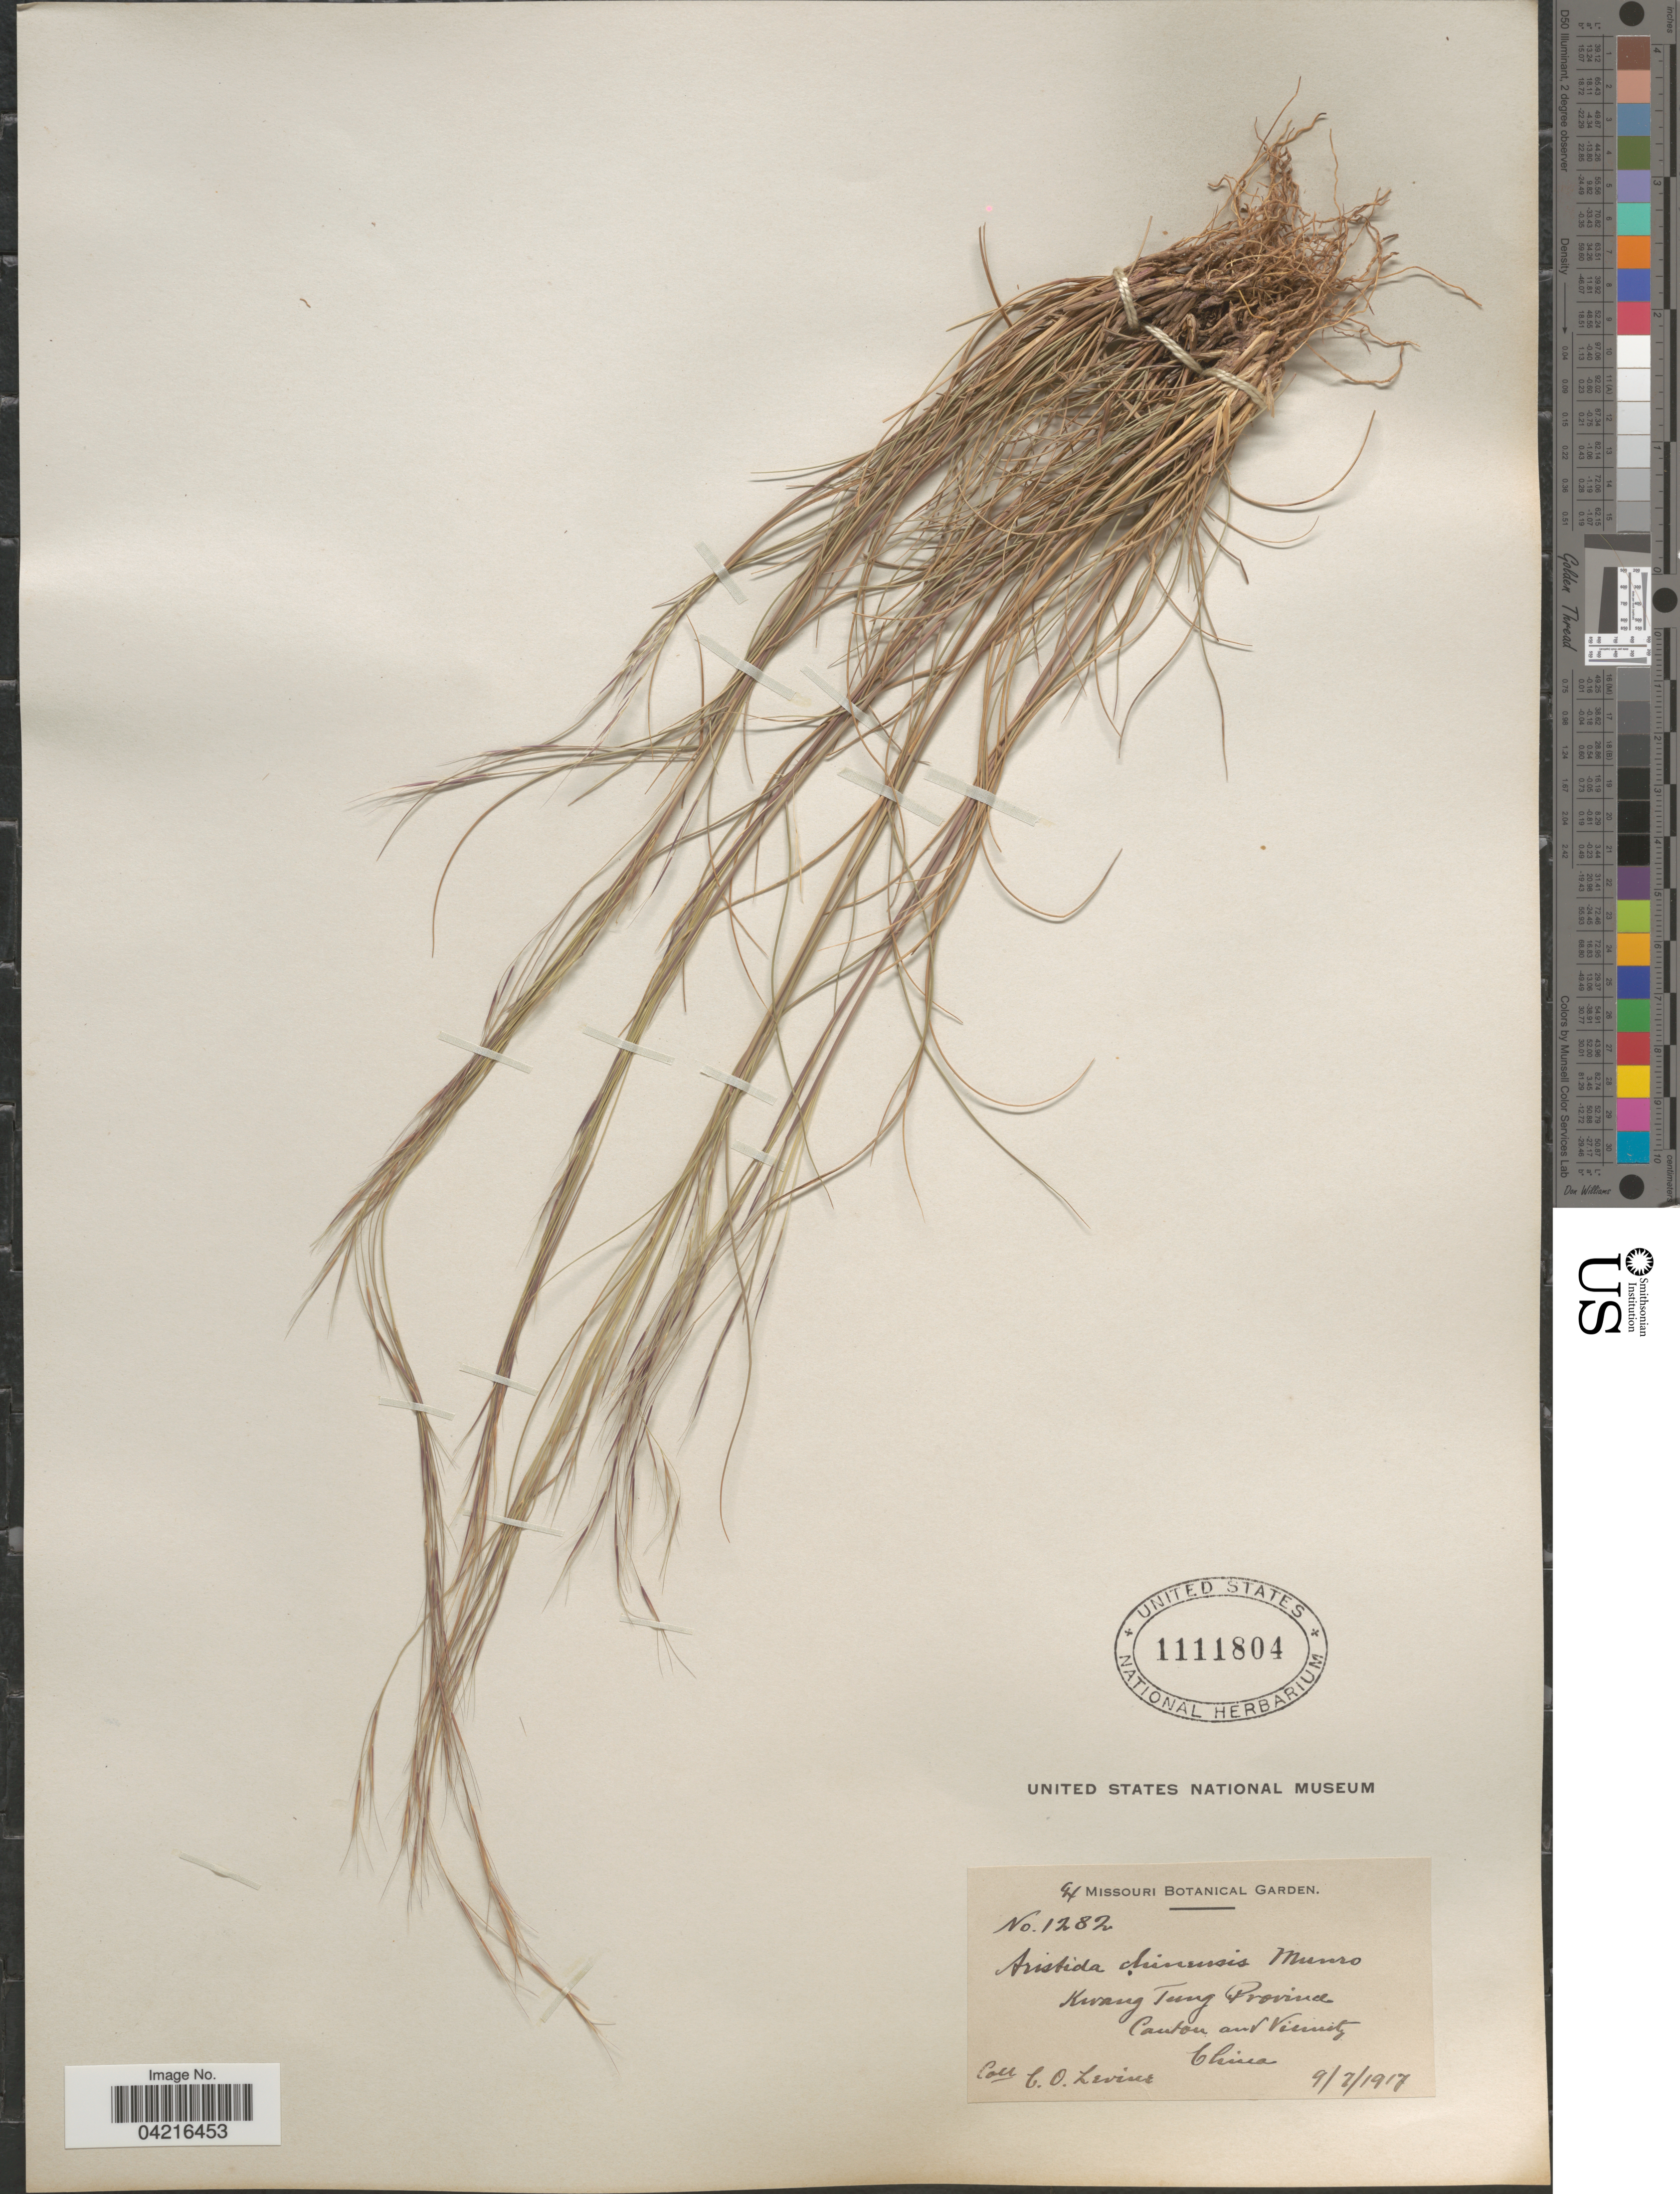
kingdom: Plantae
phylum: Tracheophyta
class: Liliopsida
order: Poales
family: Poaceae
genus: Aristida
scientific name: Aristida chinensis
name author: Munro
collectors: C. O. Levine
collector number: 1282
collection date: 1917-07-09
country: China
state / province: Guangdong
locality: Kwang Tung Province. Canton and Vicinity.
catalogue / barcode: US 1111804